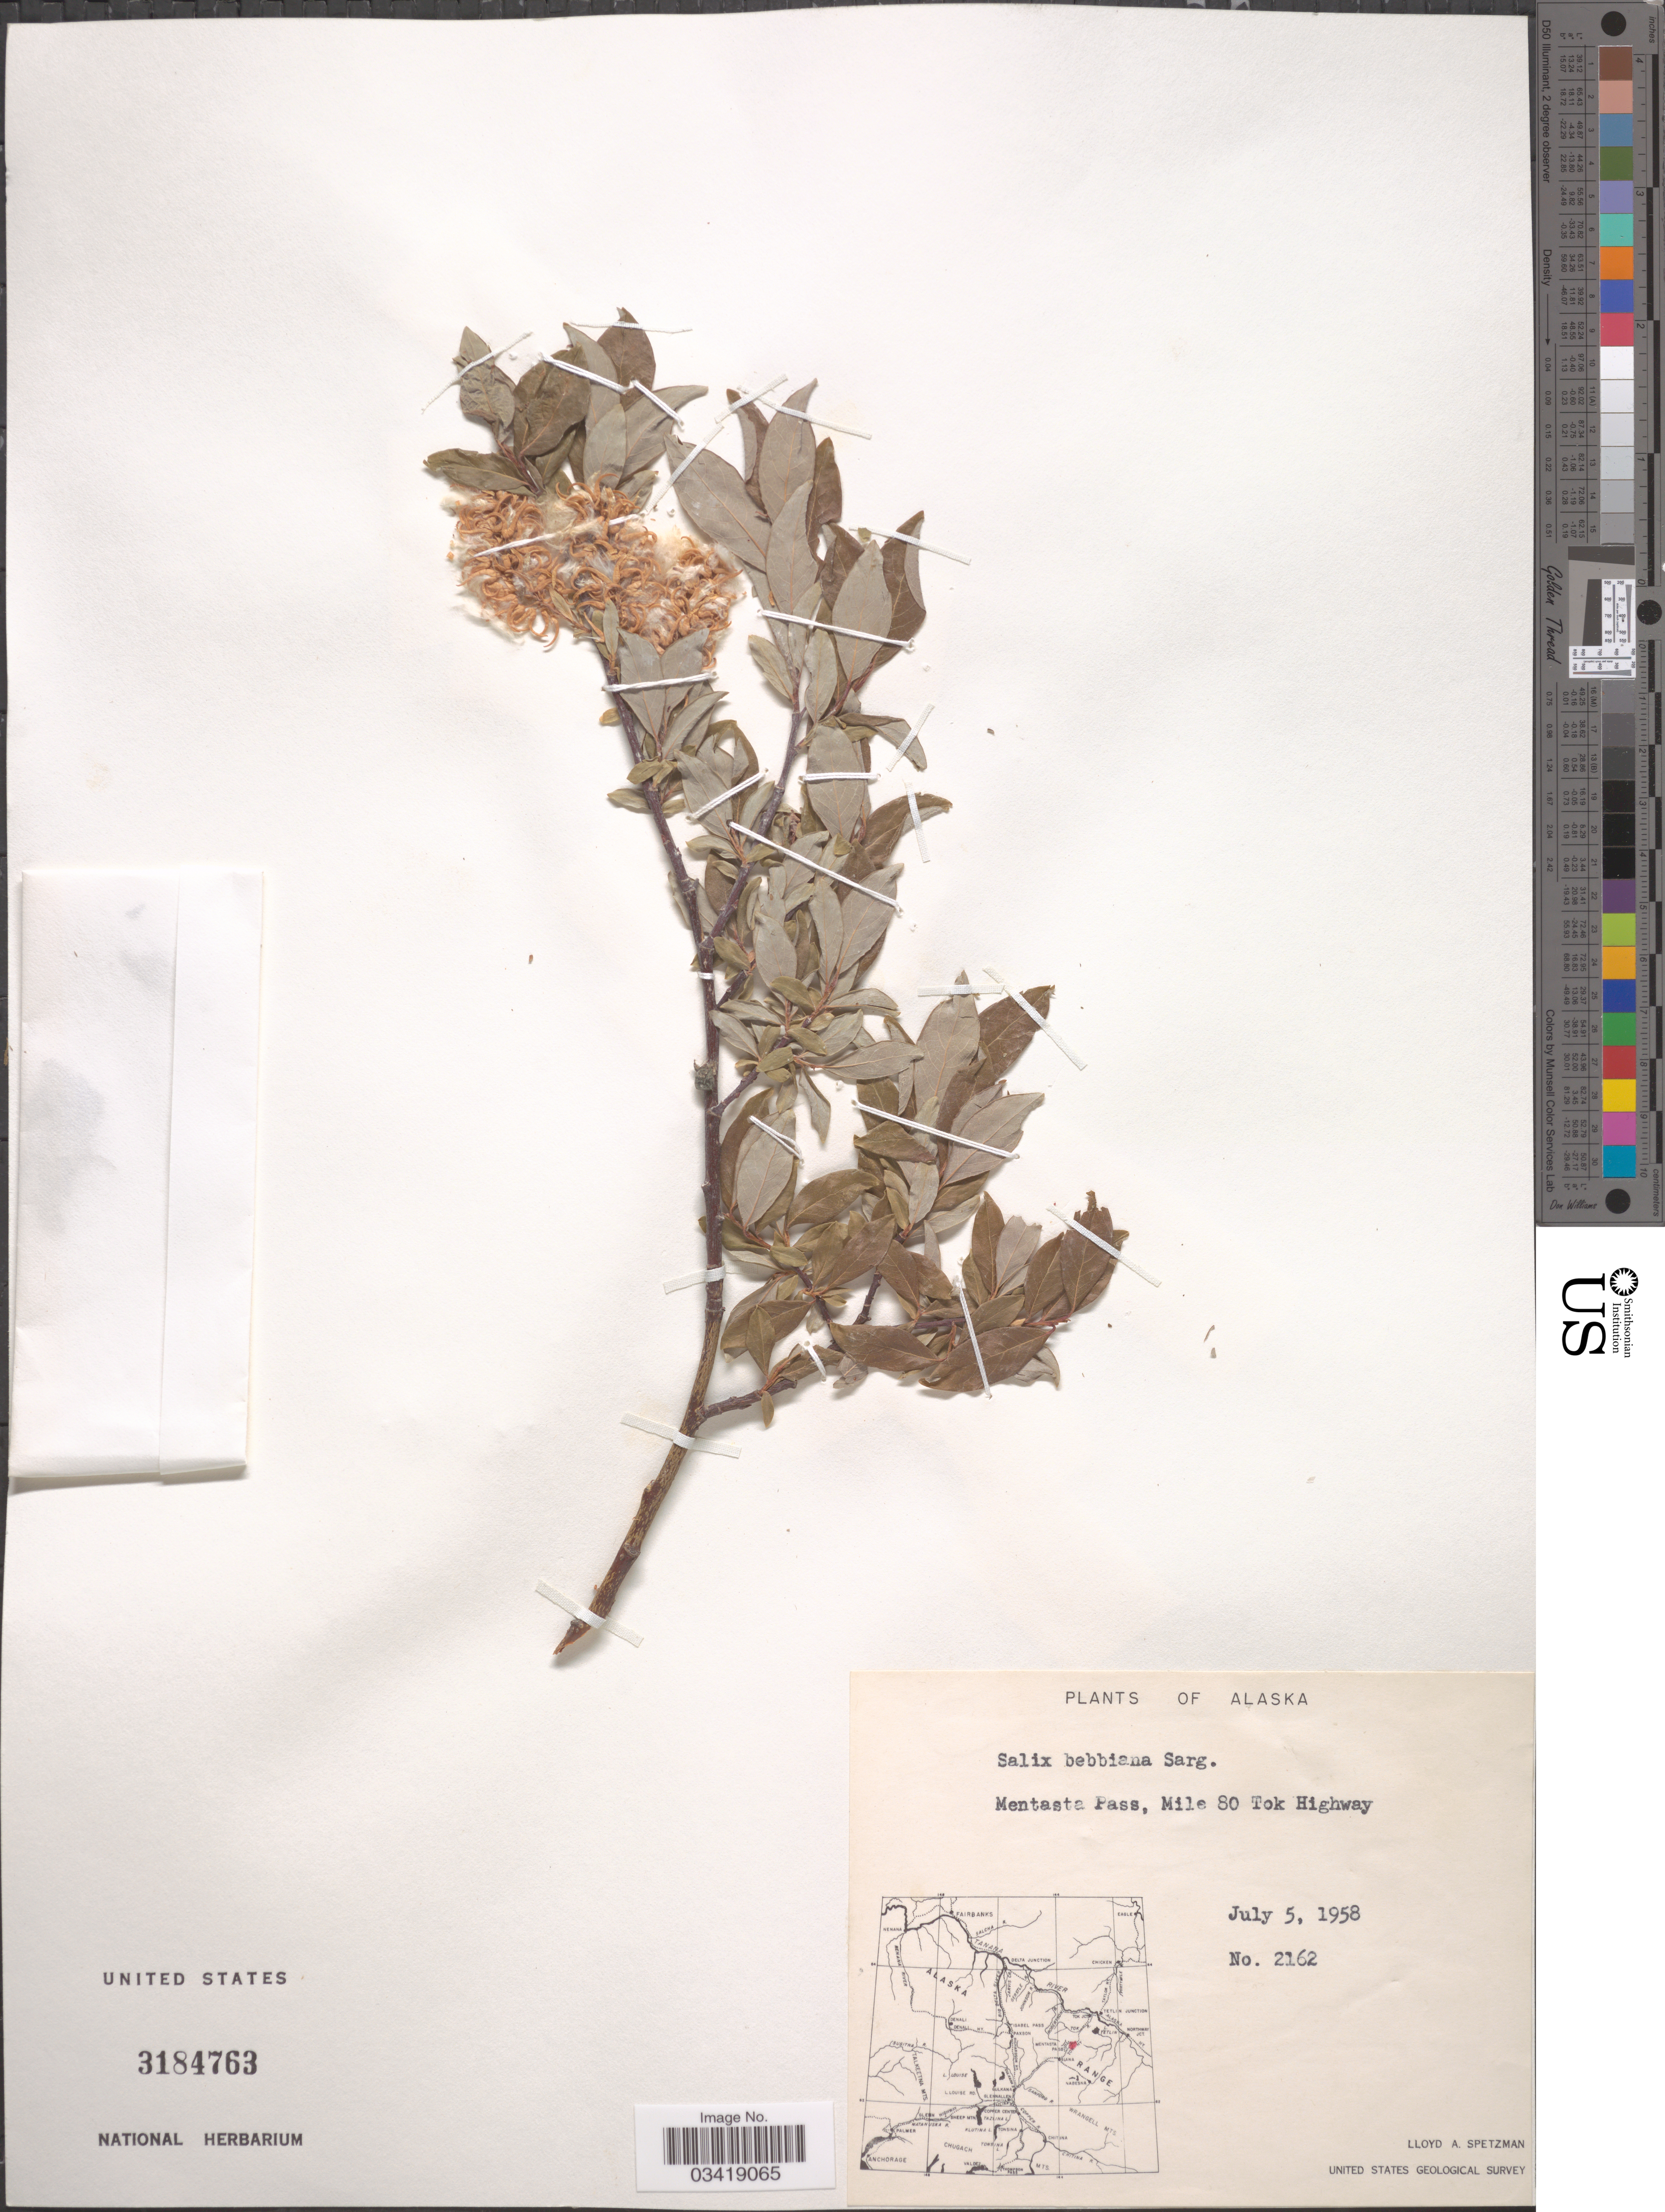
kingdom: Plantae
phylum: Tracheophyta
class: Magnoliopsida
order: Malpighiales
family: Salicaceae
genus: Salix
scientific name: Salix bebbiana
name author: Sarg.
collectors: L. Spetzman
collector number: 2162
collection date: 1958-07-05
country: United States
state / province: Alaska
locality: Mentasta Pass, Mile 80 Tok Highway.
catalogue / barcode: US 3184763